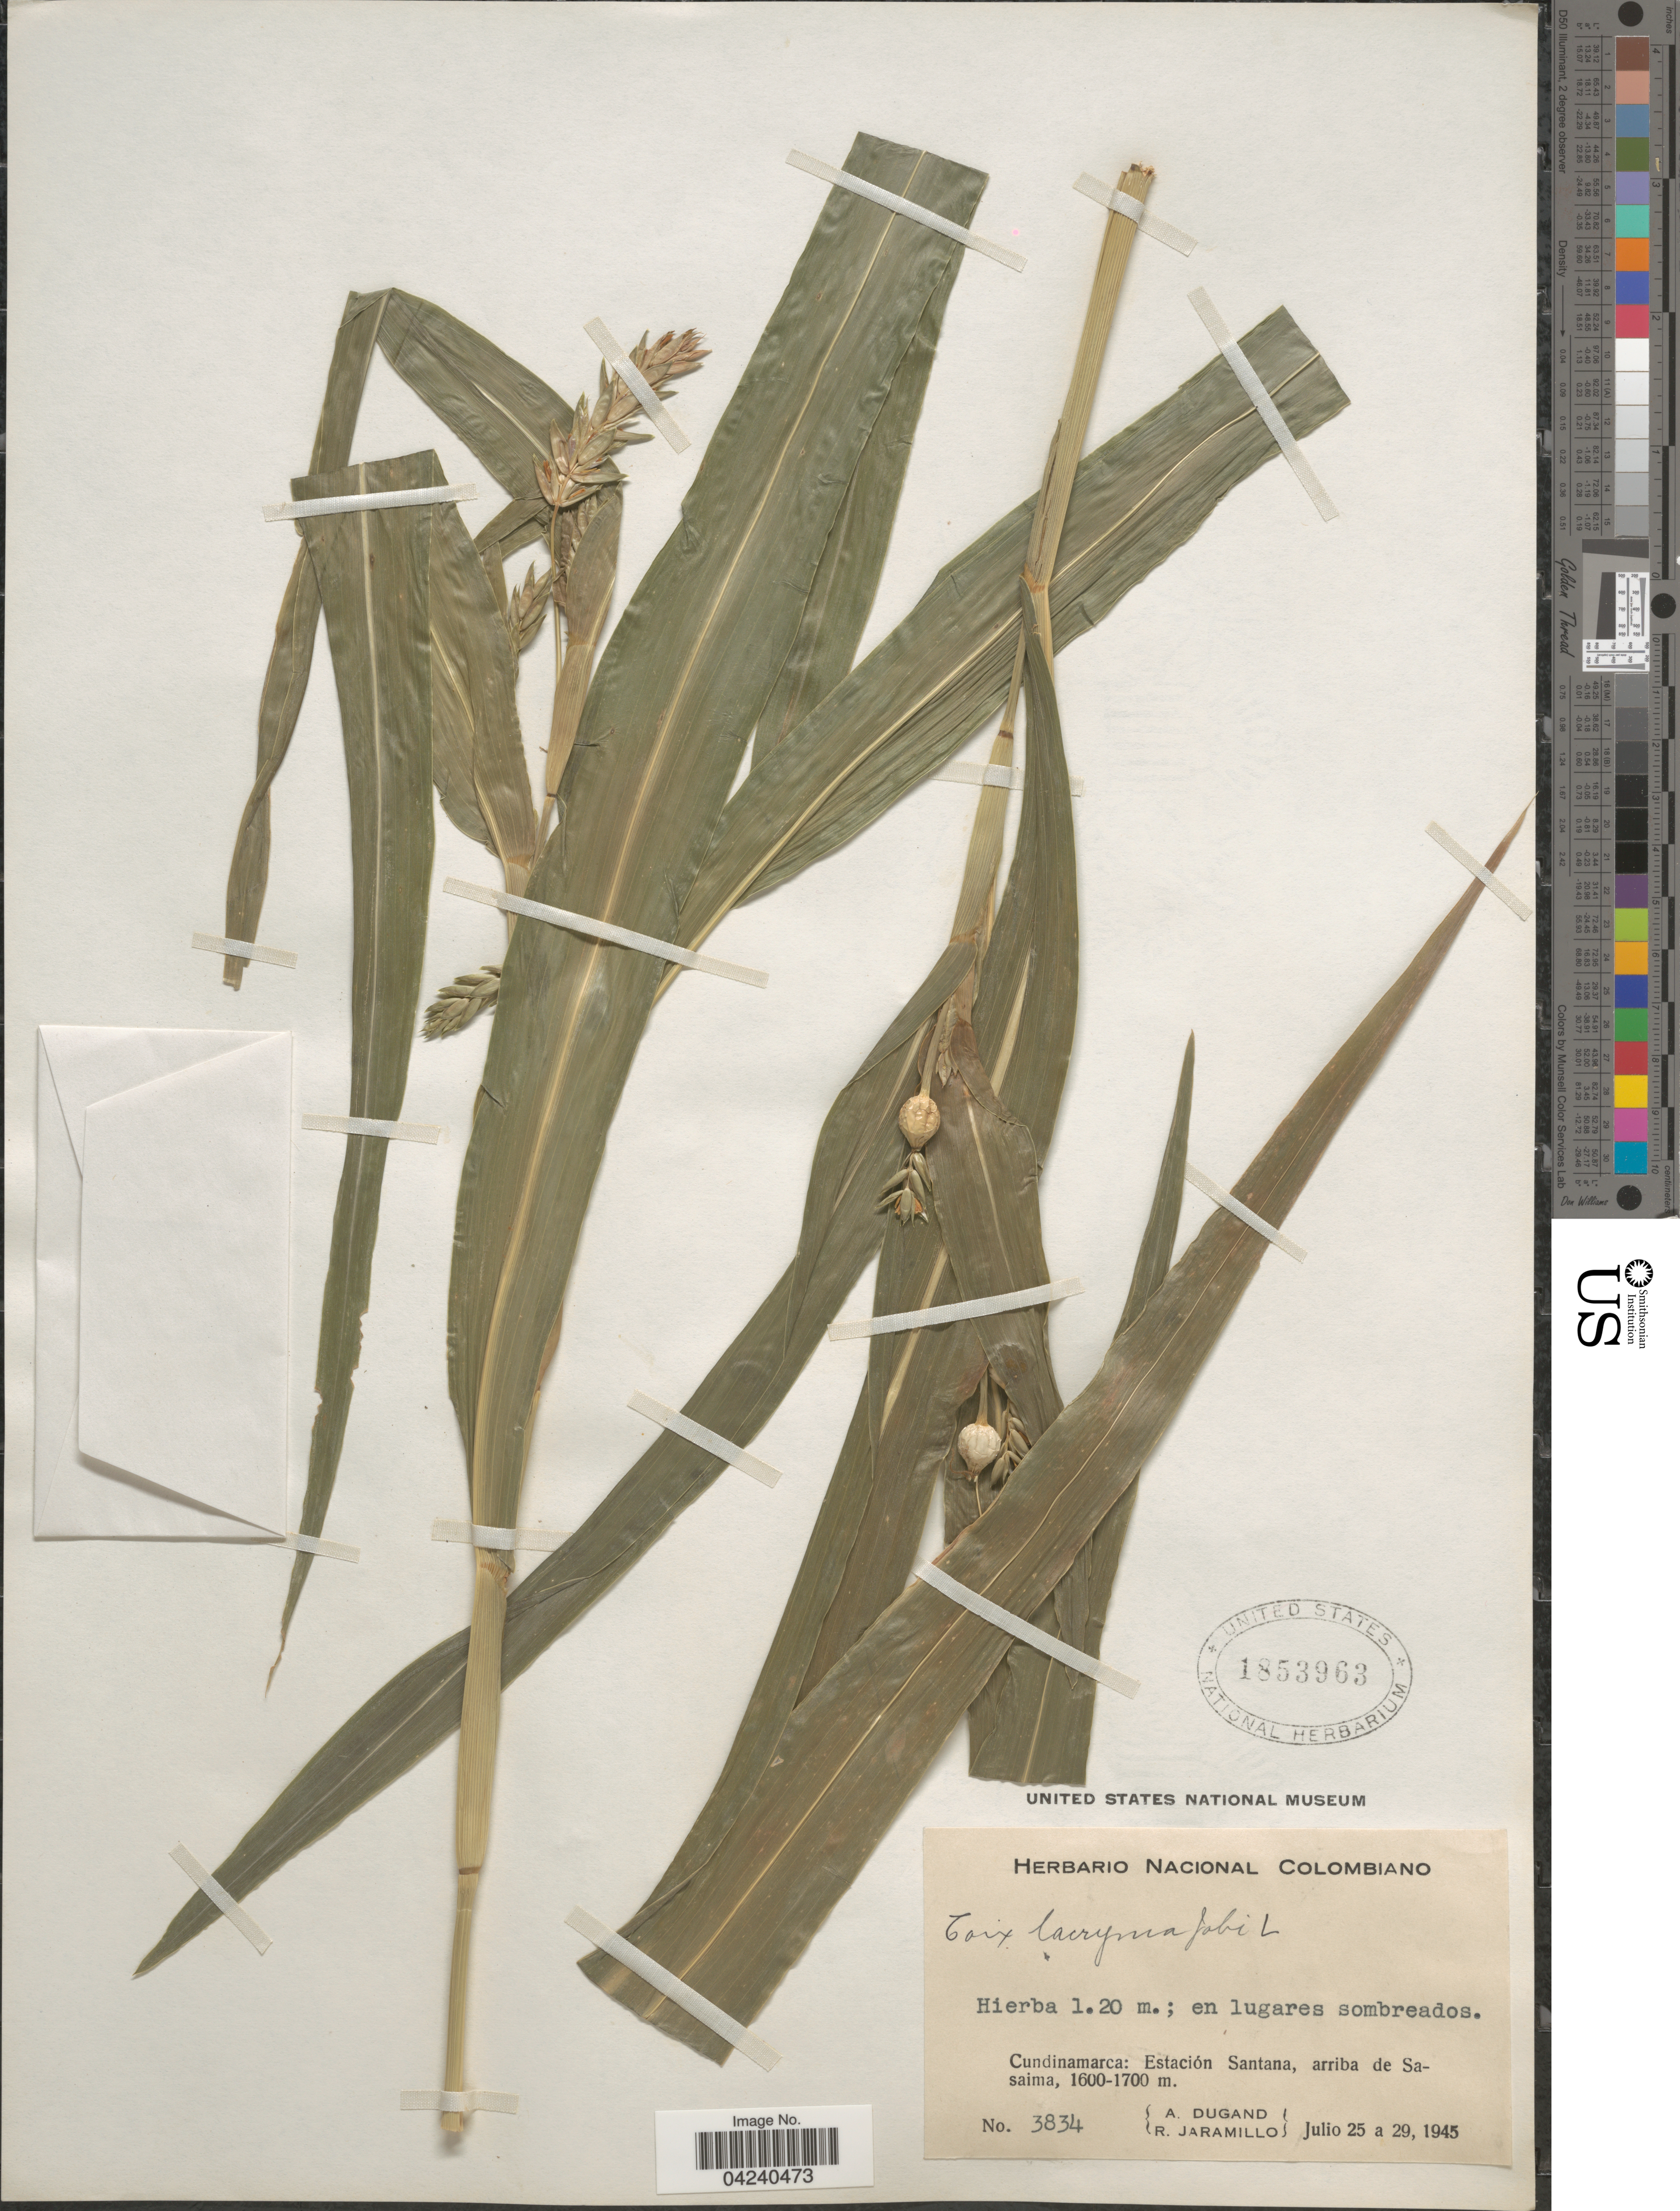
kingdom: Plantae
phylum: Tracheophyta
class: Liliopsida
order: Poales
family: Poaceae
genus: Coix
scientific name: Coix lacryma-jobi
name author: L.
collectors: A. Dugand & R. Jaramillo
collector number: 3834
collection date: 1945-07-25/1945-07-29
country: Colombia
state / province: Cundinamarca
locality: Estación Santana, arriba de Sasaima.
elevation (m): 1600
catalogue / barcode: US 1853963